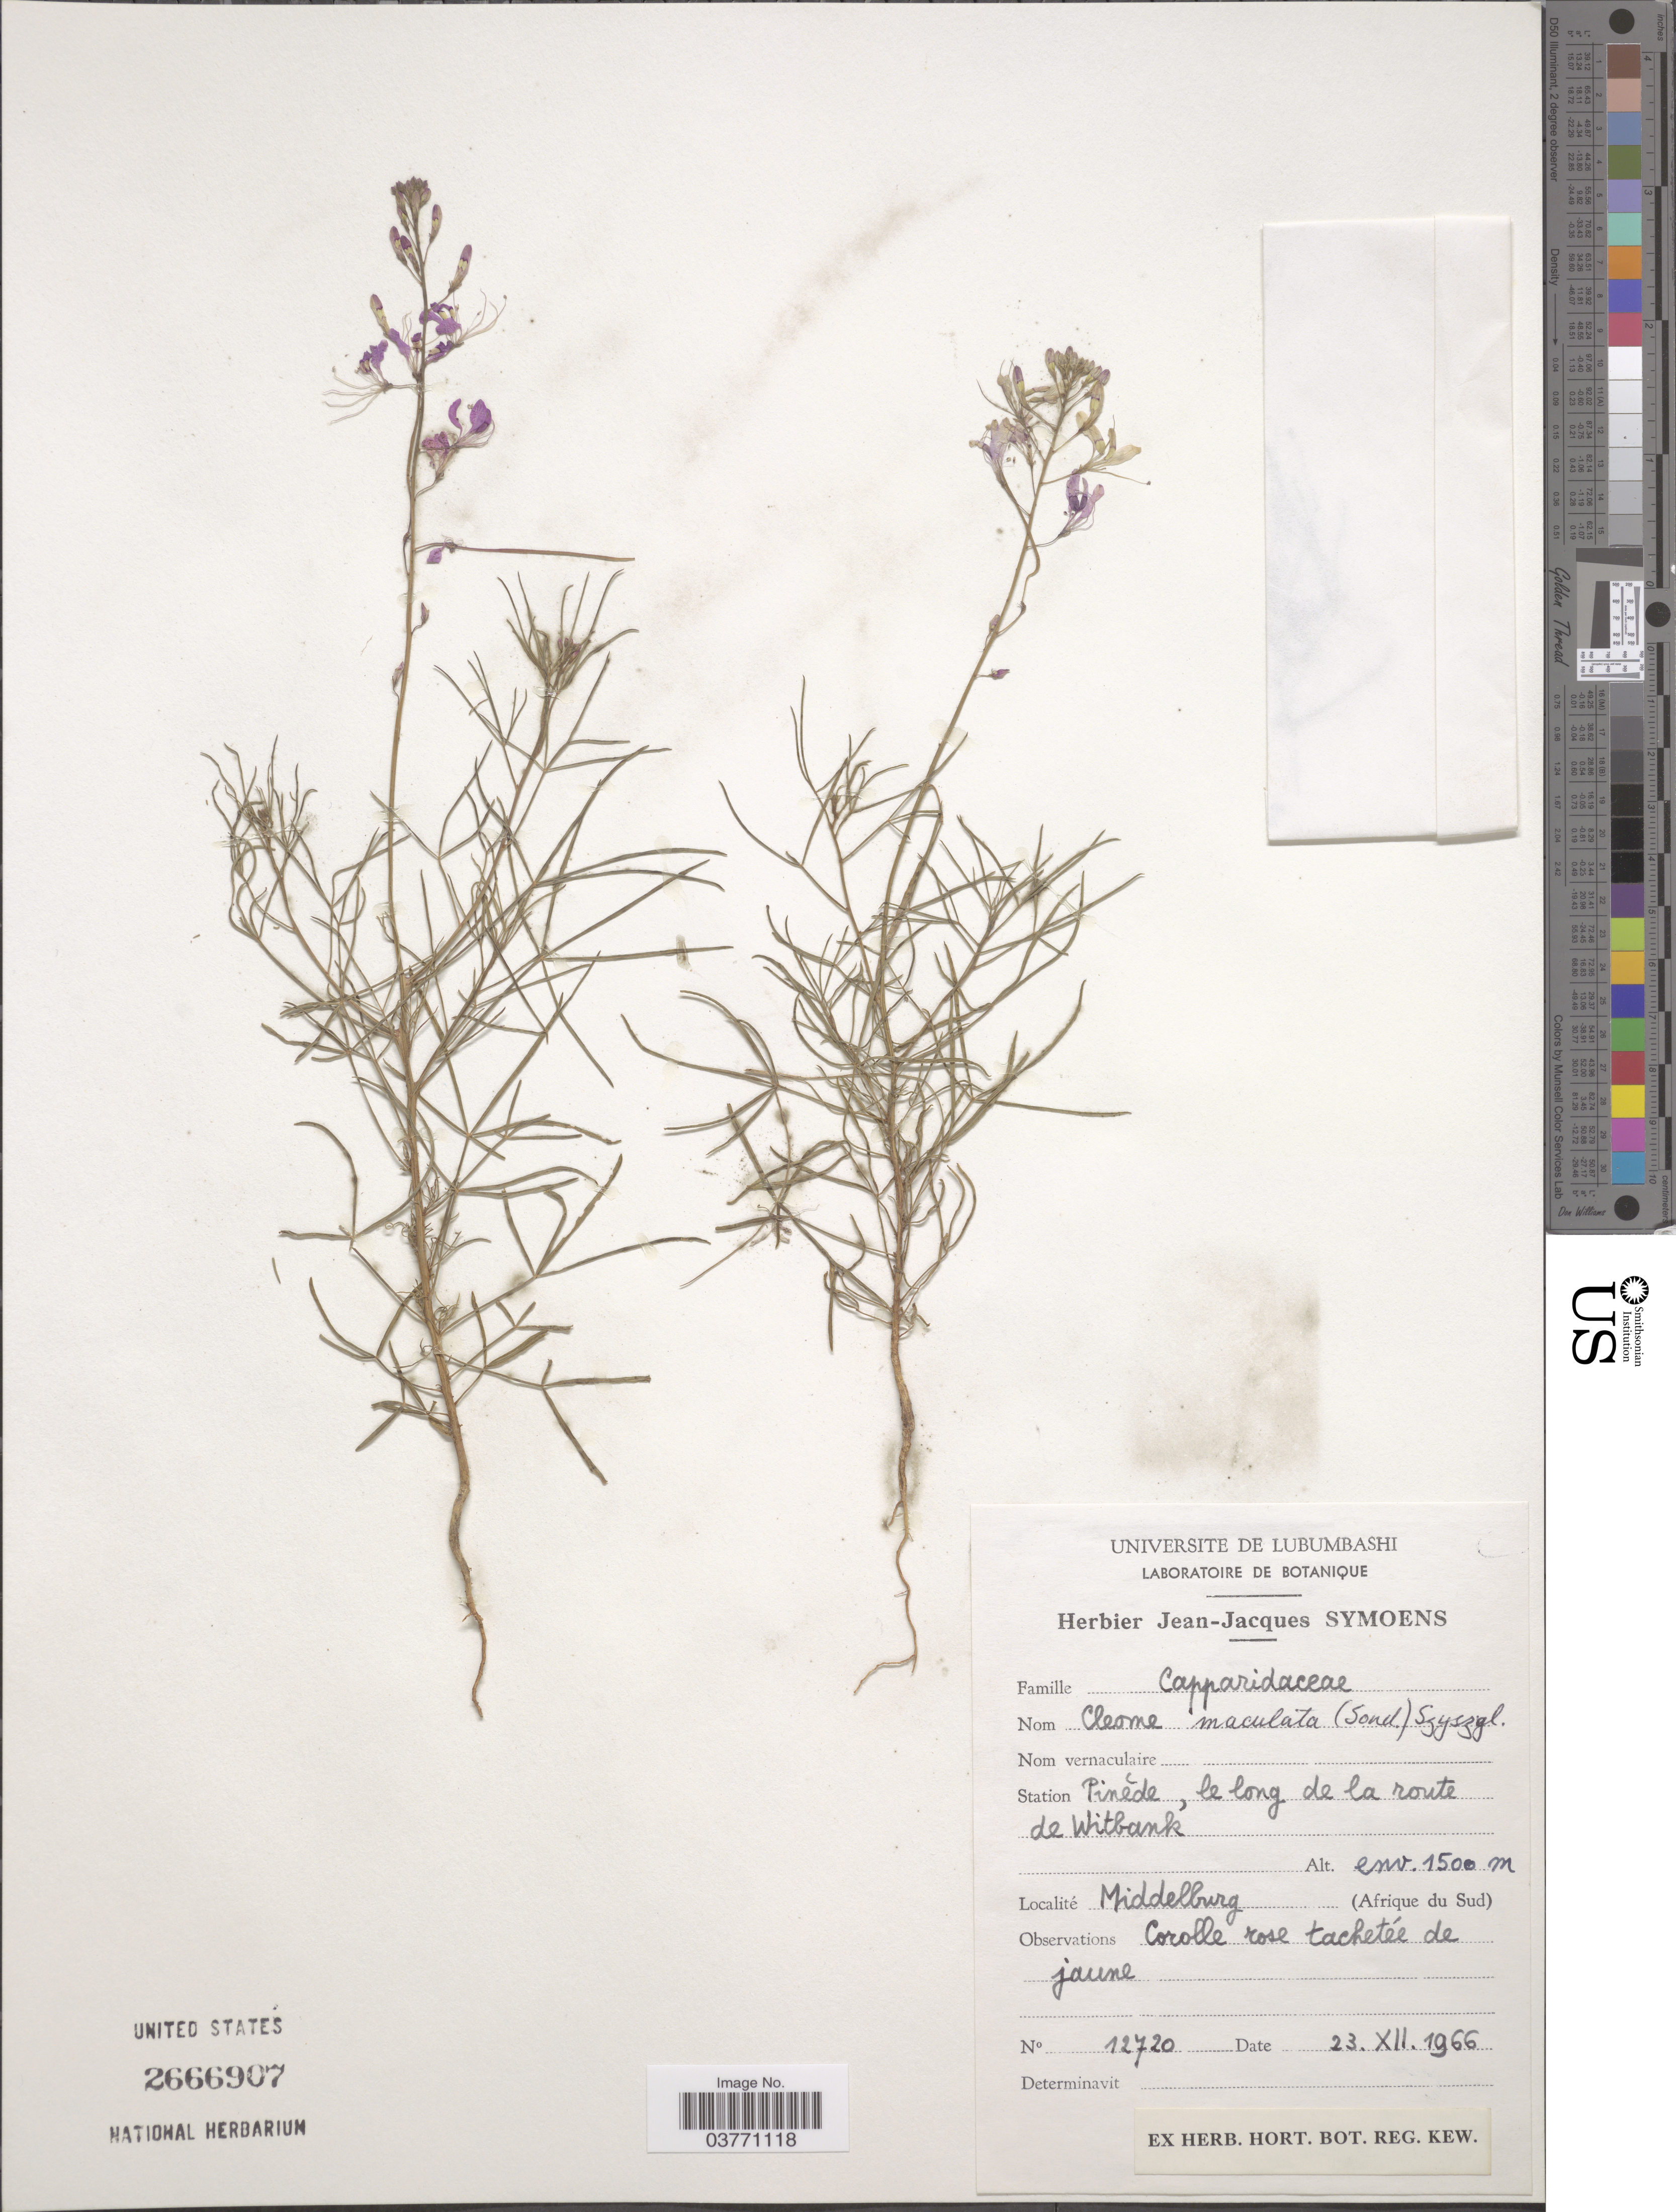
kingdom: Plantae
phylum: Tracheophyta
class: Magnoliopsida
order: Brassicales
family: Cleomaceae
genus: Sieruela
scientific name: Sieruela maculata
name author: (Sond.) Roalson & J.C. Hall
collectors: ex herb. Jean-Jacques Symoens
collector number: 12720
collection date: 1966-12-23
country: South Africa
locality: Station Pinéde, le long de la route de Witbank. Middelburg (Afrique du Sud).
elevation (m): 1500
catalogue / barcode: US 2666907